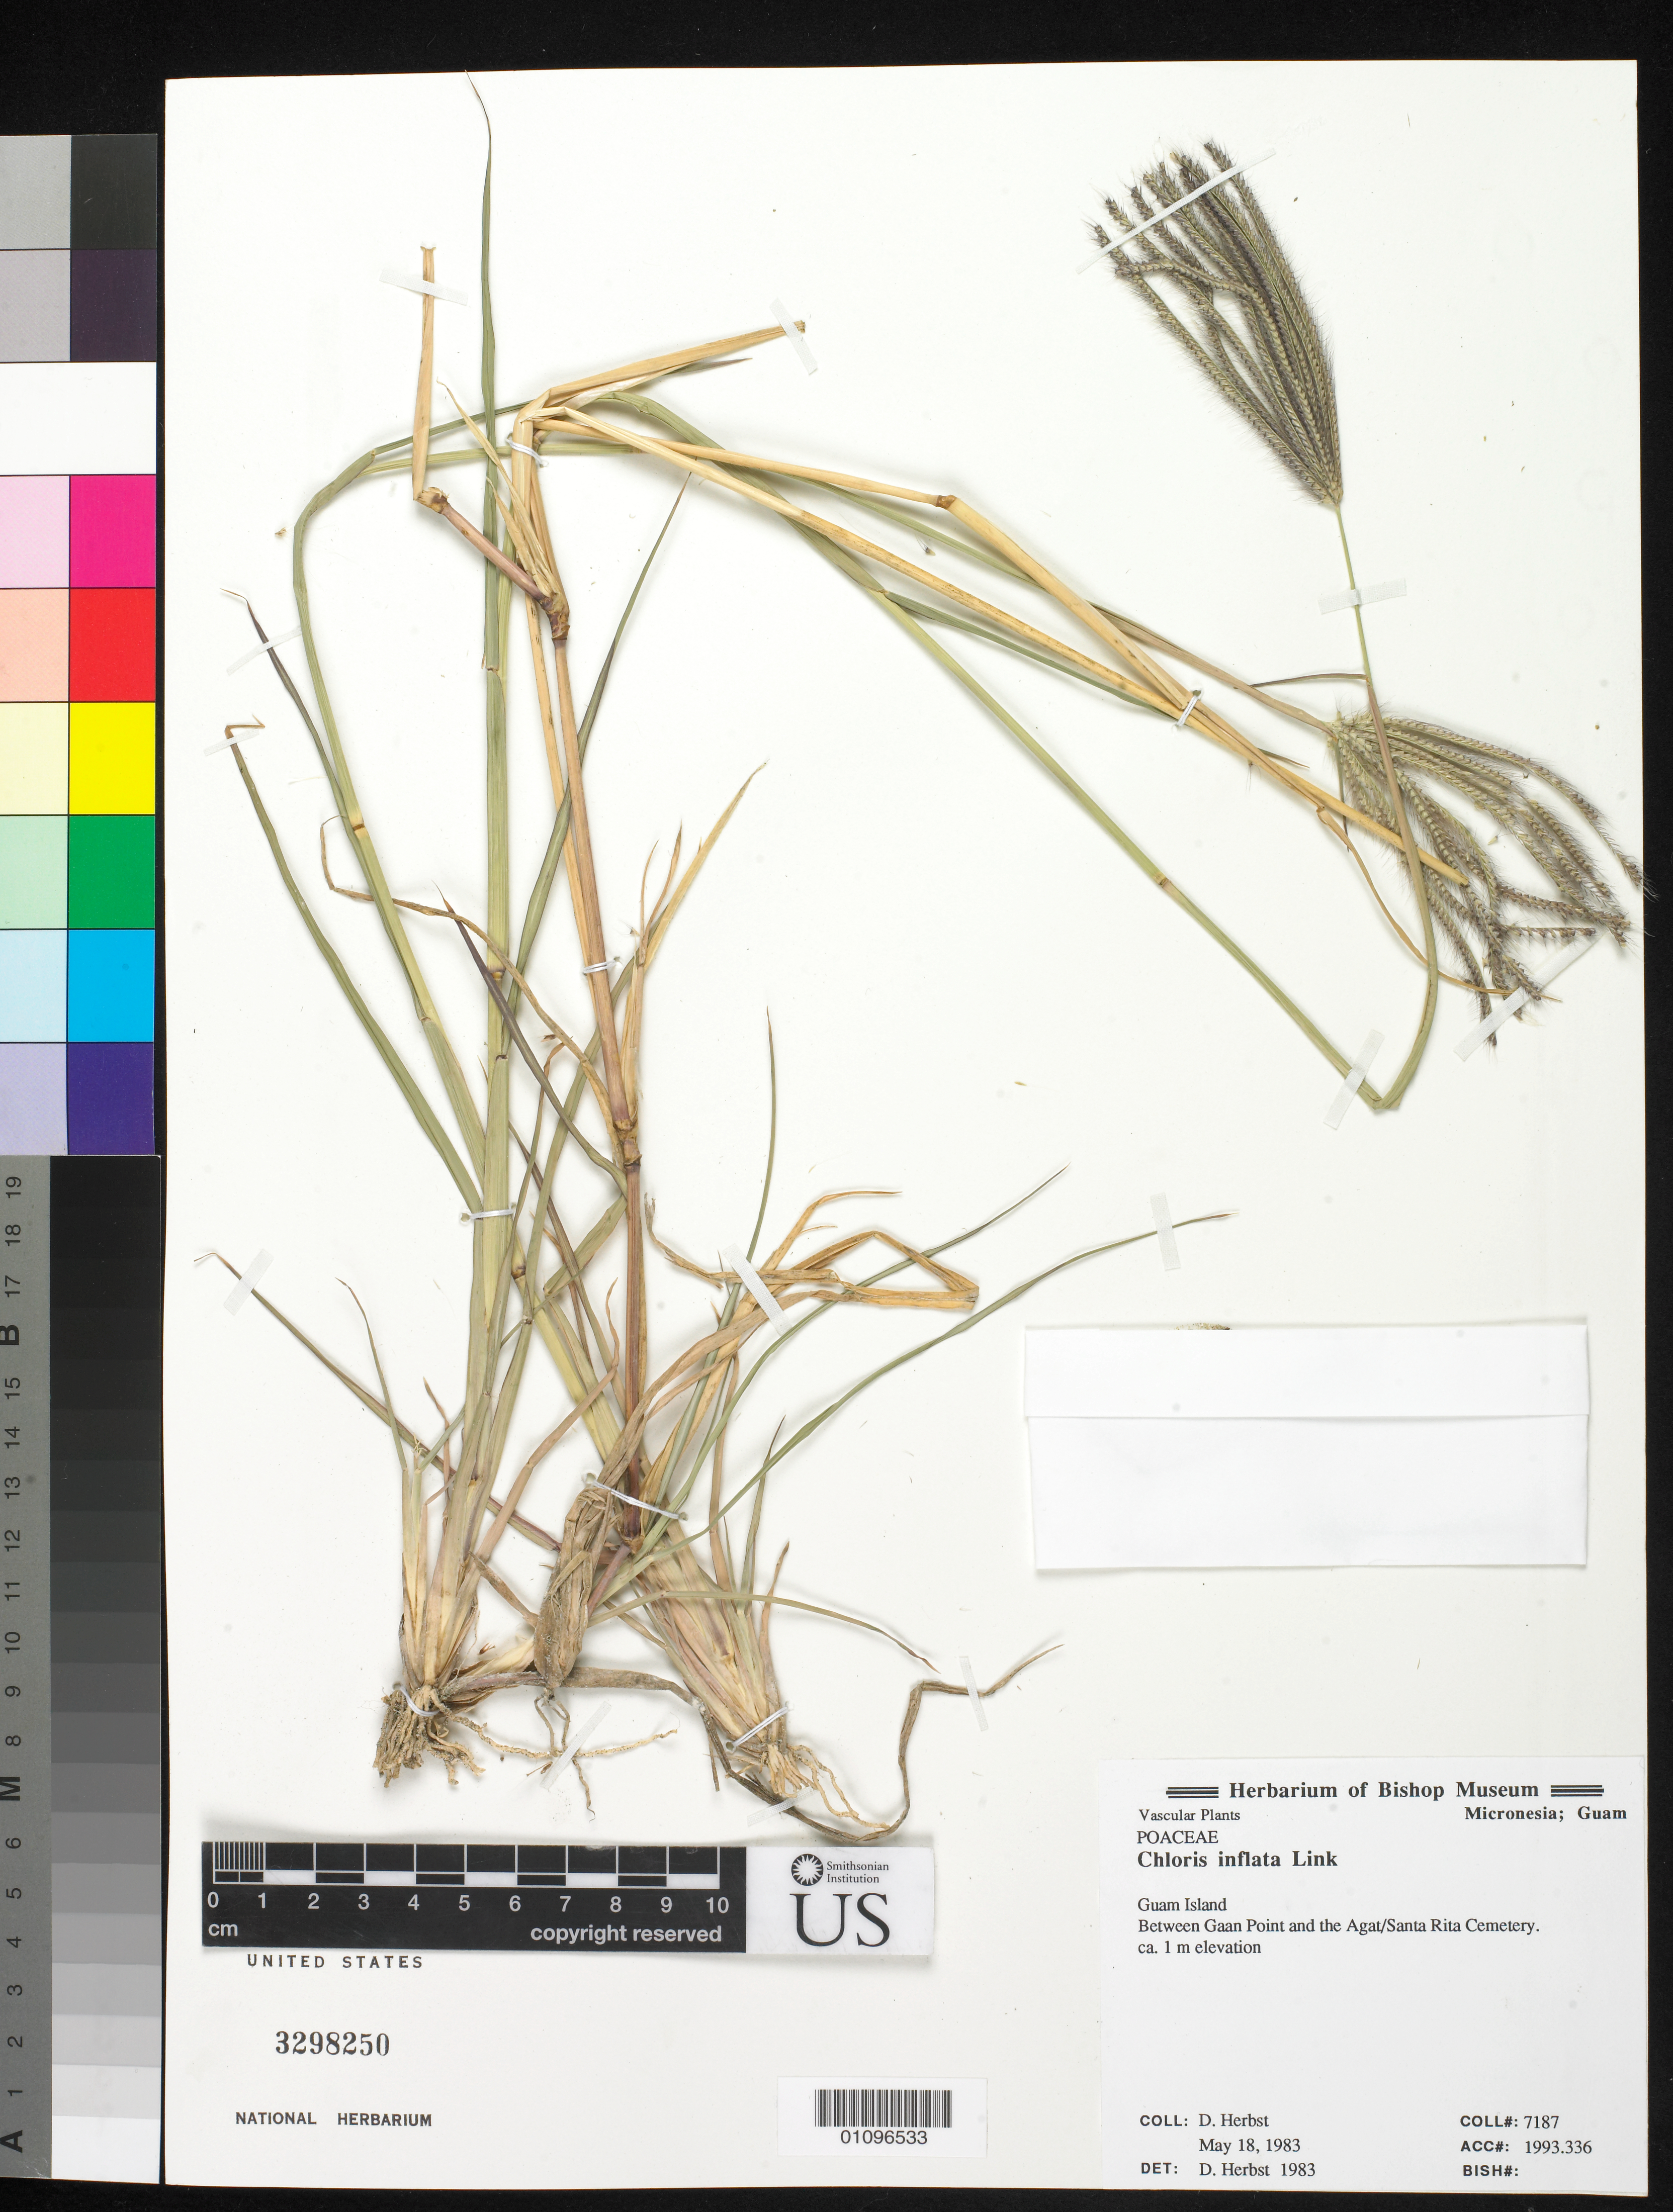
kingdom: Plantae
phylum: Tracheophyta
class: Liliopsida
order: Poales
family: Poaceae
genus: Chloris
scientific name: Chloris inflata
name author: Link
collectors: D. R. Herbst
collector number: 7187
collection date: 1983-05-18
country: Guam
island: Guam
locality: Between Gaan point and the Agat/santa Rita cemetery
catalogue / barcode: US 3298250